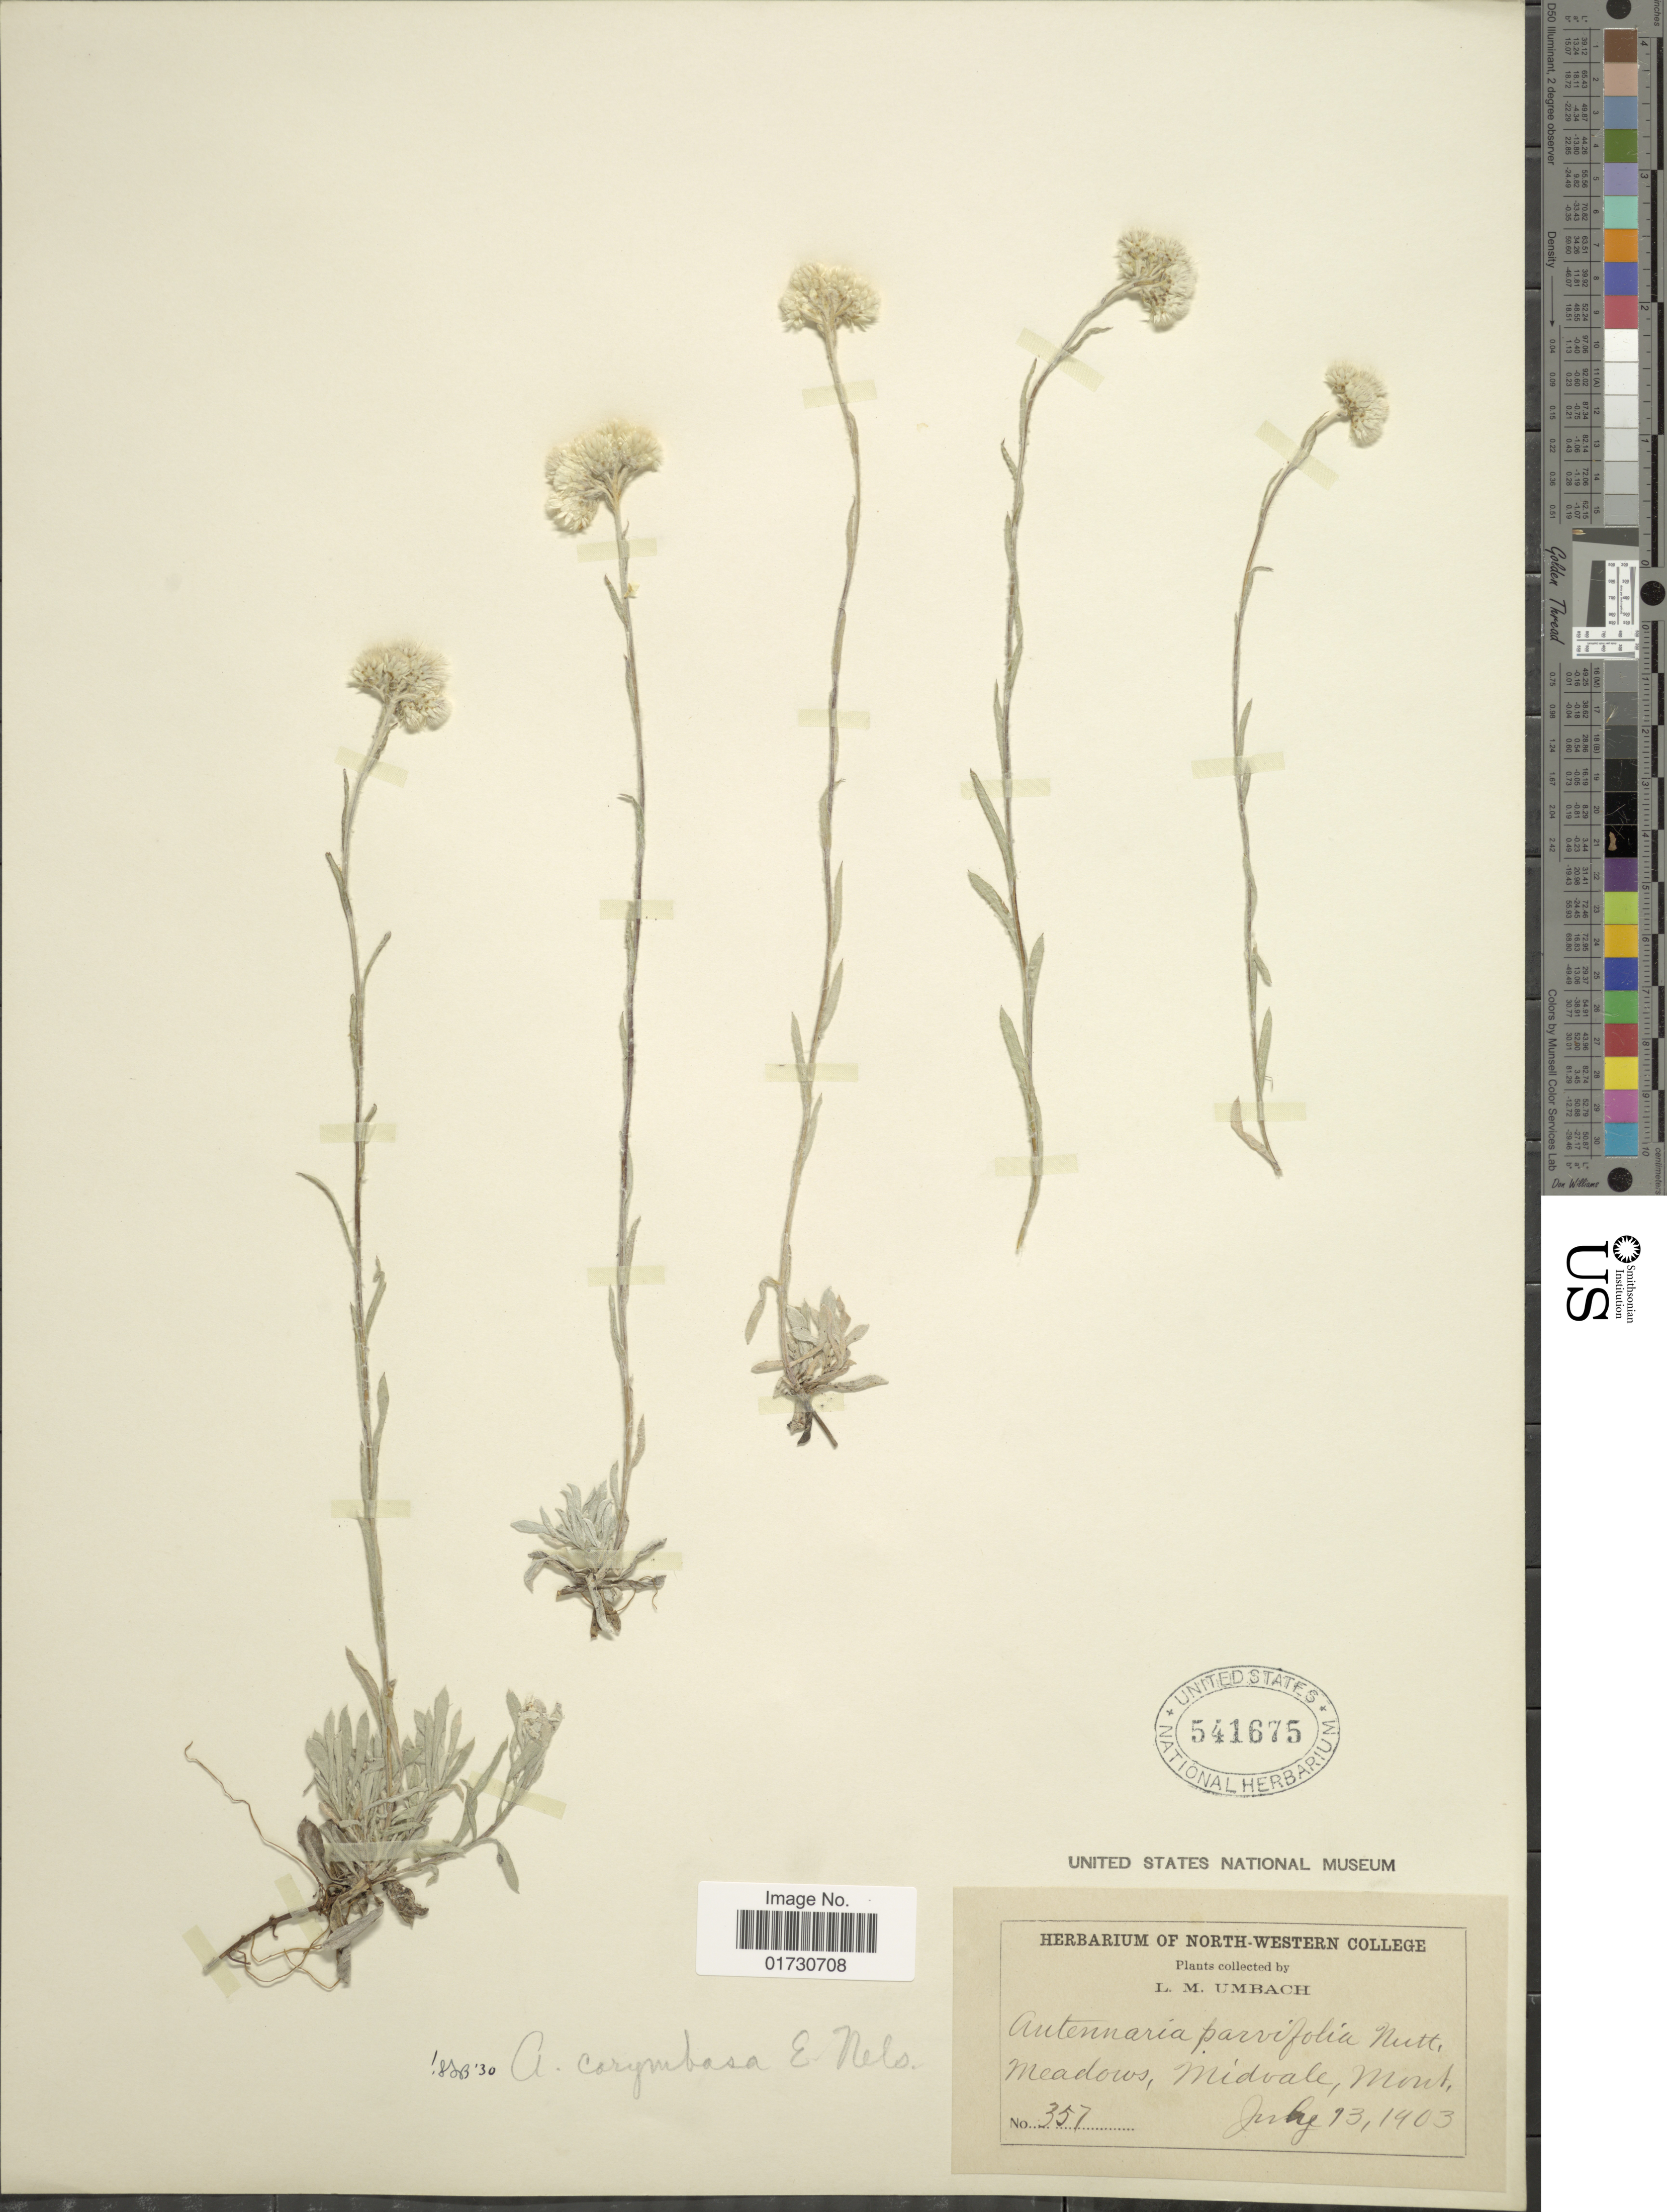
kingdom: Plantae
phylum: Tracheophyta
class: Magnoliopsida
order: Asterales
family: Asteraceae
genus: Antennaria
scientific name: Antennaria corymbosa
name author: E.E. Nelson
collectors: L. M. Umbach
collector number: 357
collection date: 1903-07-13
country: United States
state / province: Montana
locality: Meadows, Midvale, Mont.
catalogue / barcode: US 541675